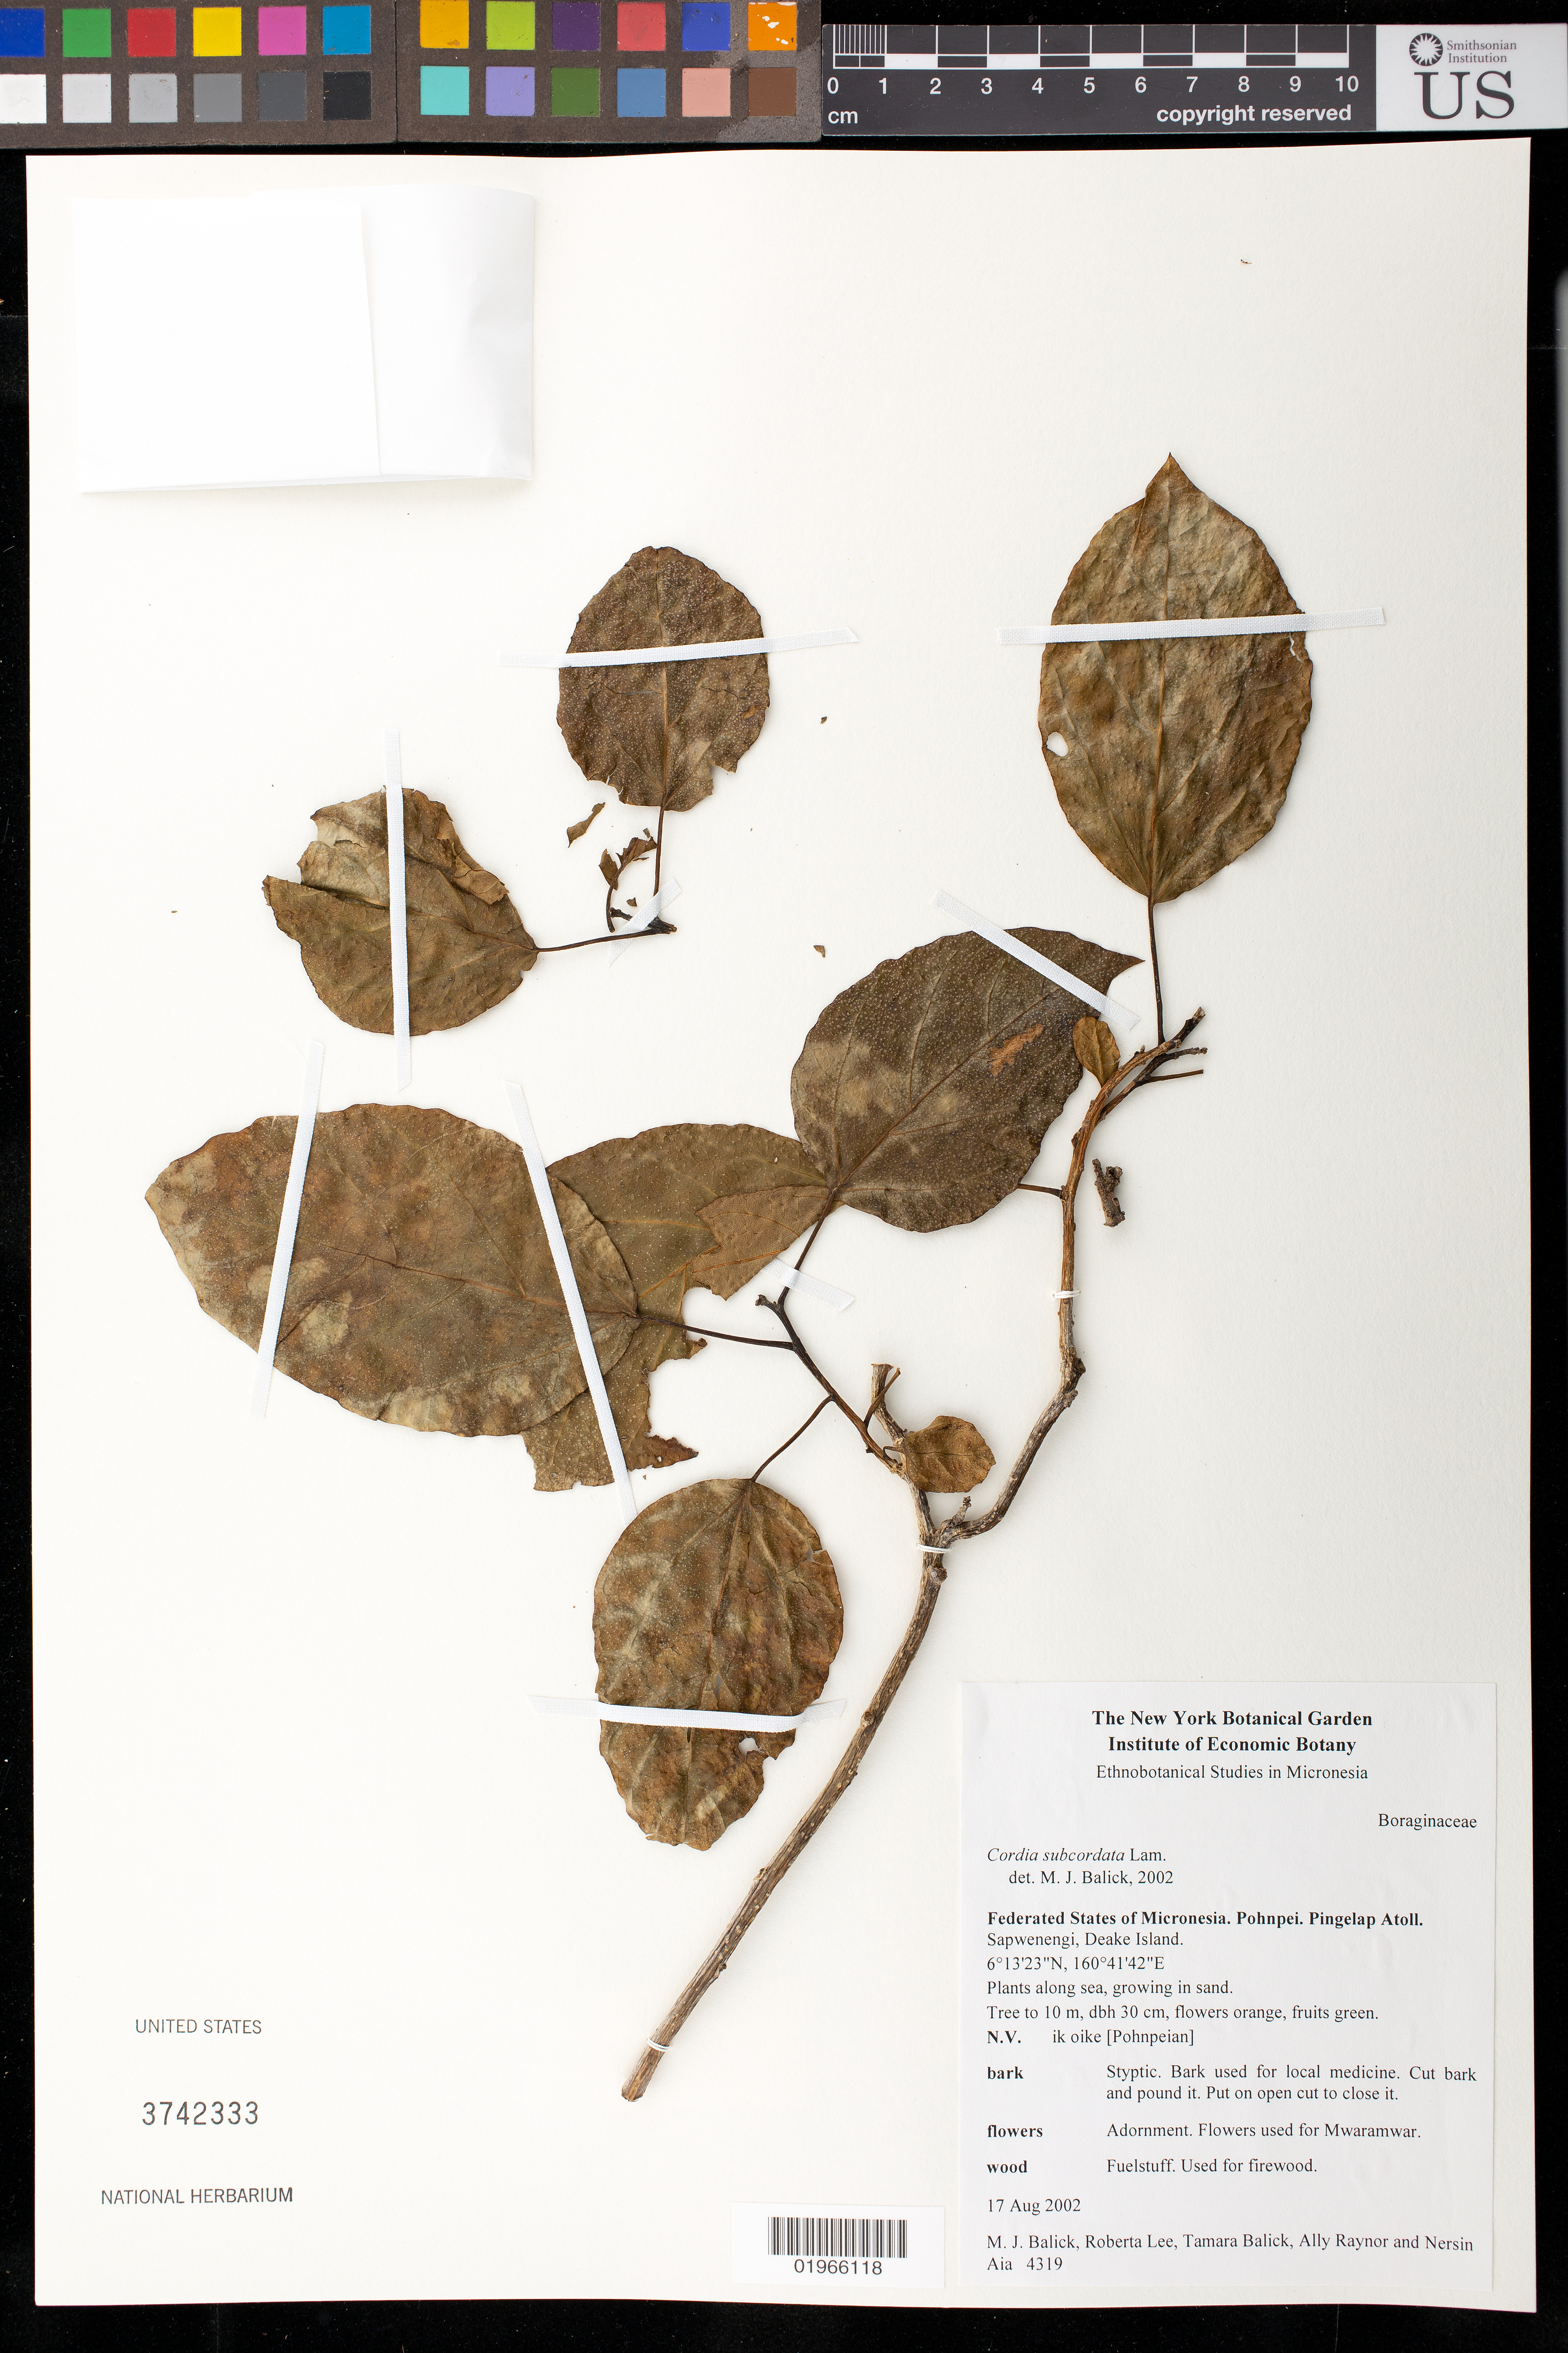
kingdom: Plantae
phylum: Tracheophyta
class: Magnoliopsida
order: Boraginales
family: Cordiaceae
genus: Cordia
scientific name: Cordia subcordata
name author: Lam.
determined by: Balick, M. J.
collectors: M. J. Balick, R. Lee, T. Balick, A. Raynor & N. Aia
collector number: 4319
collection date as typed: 17 Aug 2002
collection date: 2002-08-17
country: Micronesia, Federated States of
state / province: Pohnpei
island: Pingelap Atoll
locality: Sapwenengi, Deake Island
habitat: Along sea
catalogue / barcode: US 3742333